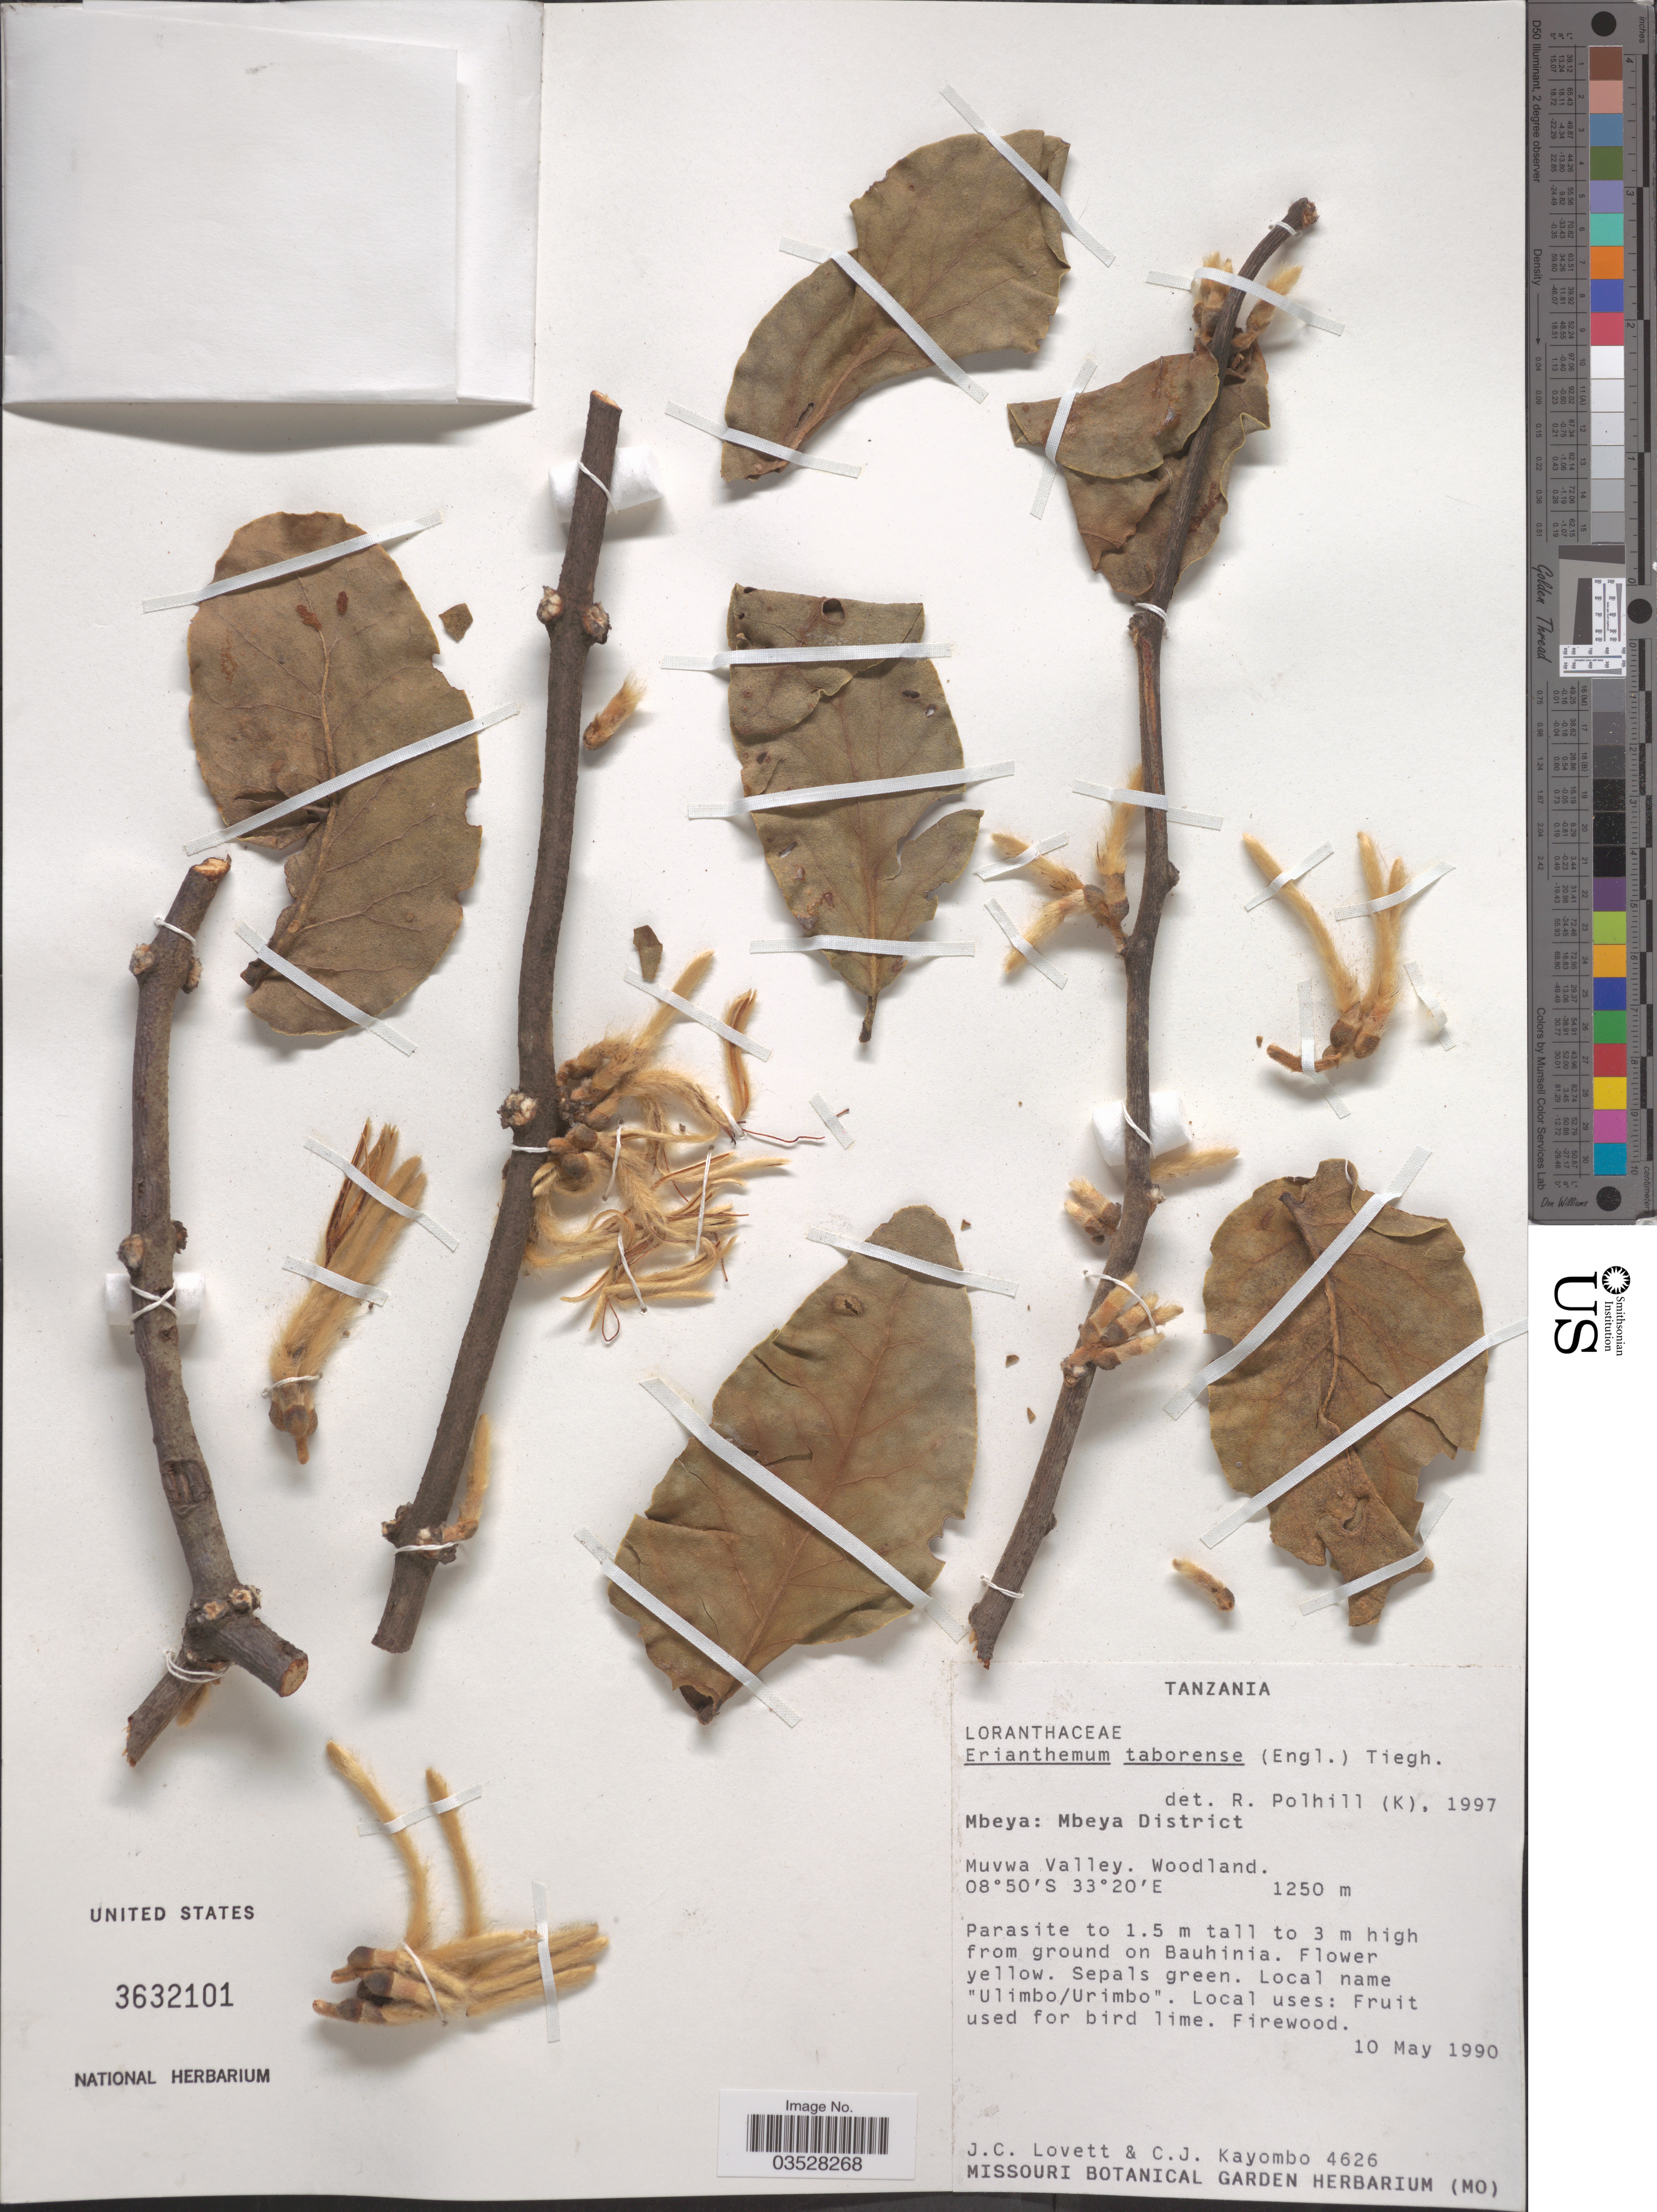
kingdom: Plantae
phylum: Tracheophyta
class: Magnoliopsida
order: Santalales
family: Loranthaceae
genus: Erianthemum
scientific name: Erianthemum taborense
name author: (Engl.) Tiegh.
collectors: J. Lovett & C. Kayombo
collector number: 4626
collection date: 1990-05-10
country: Tanzania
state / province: Mbeya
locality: Mbeya District. Muvwa Valley.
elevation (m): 1250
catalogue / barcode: US 3632101